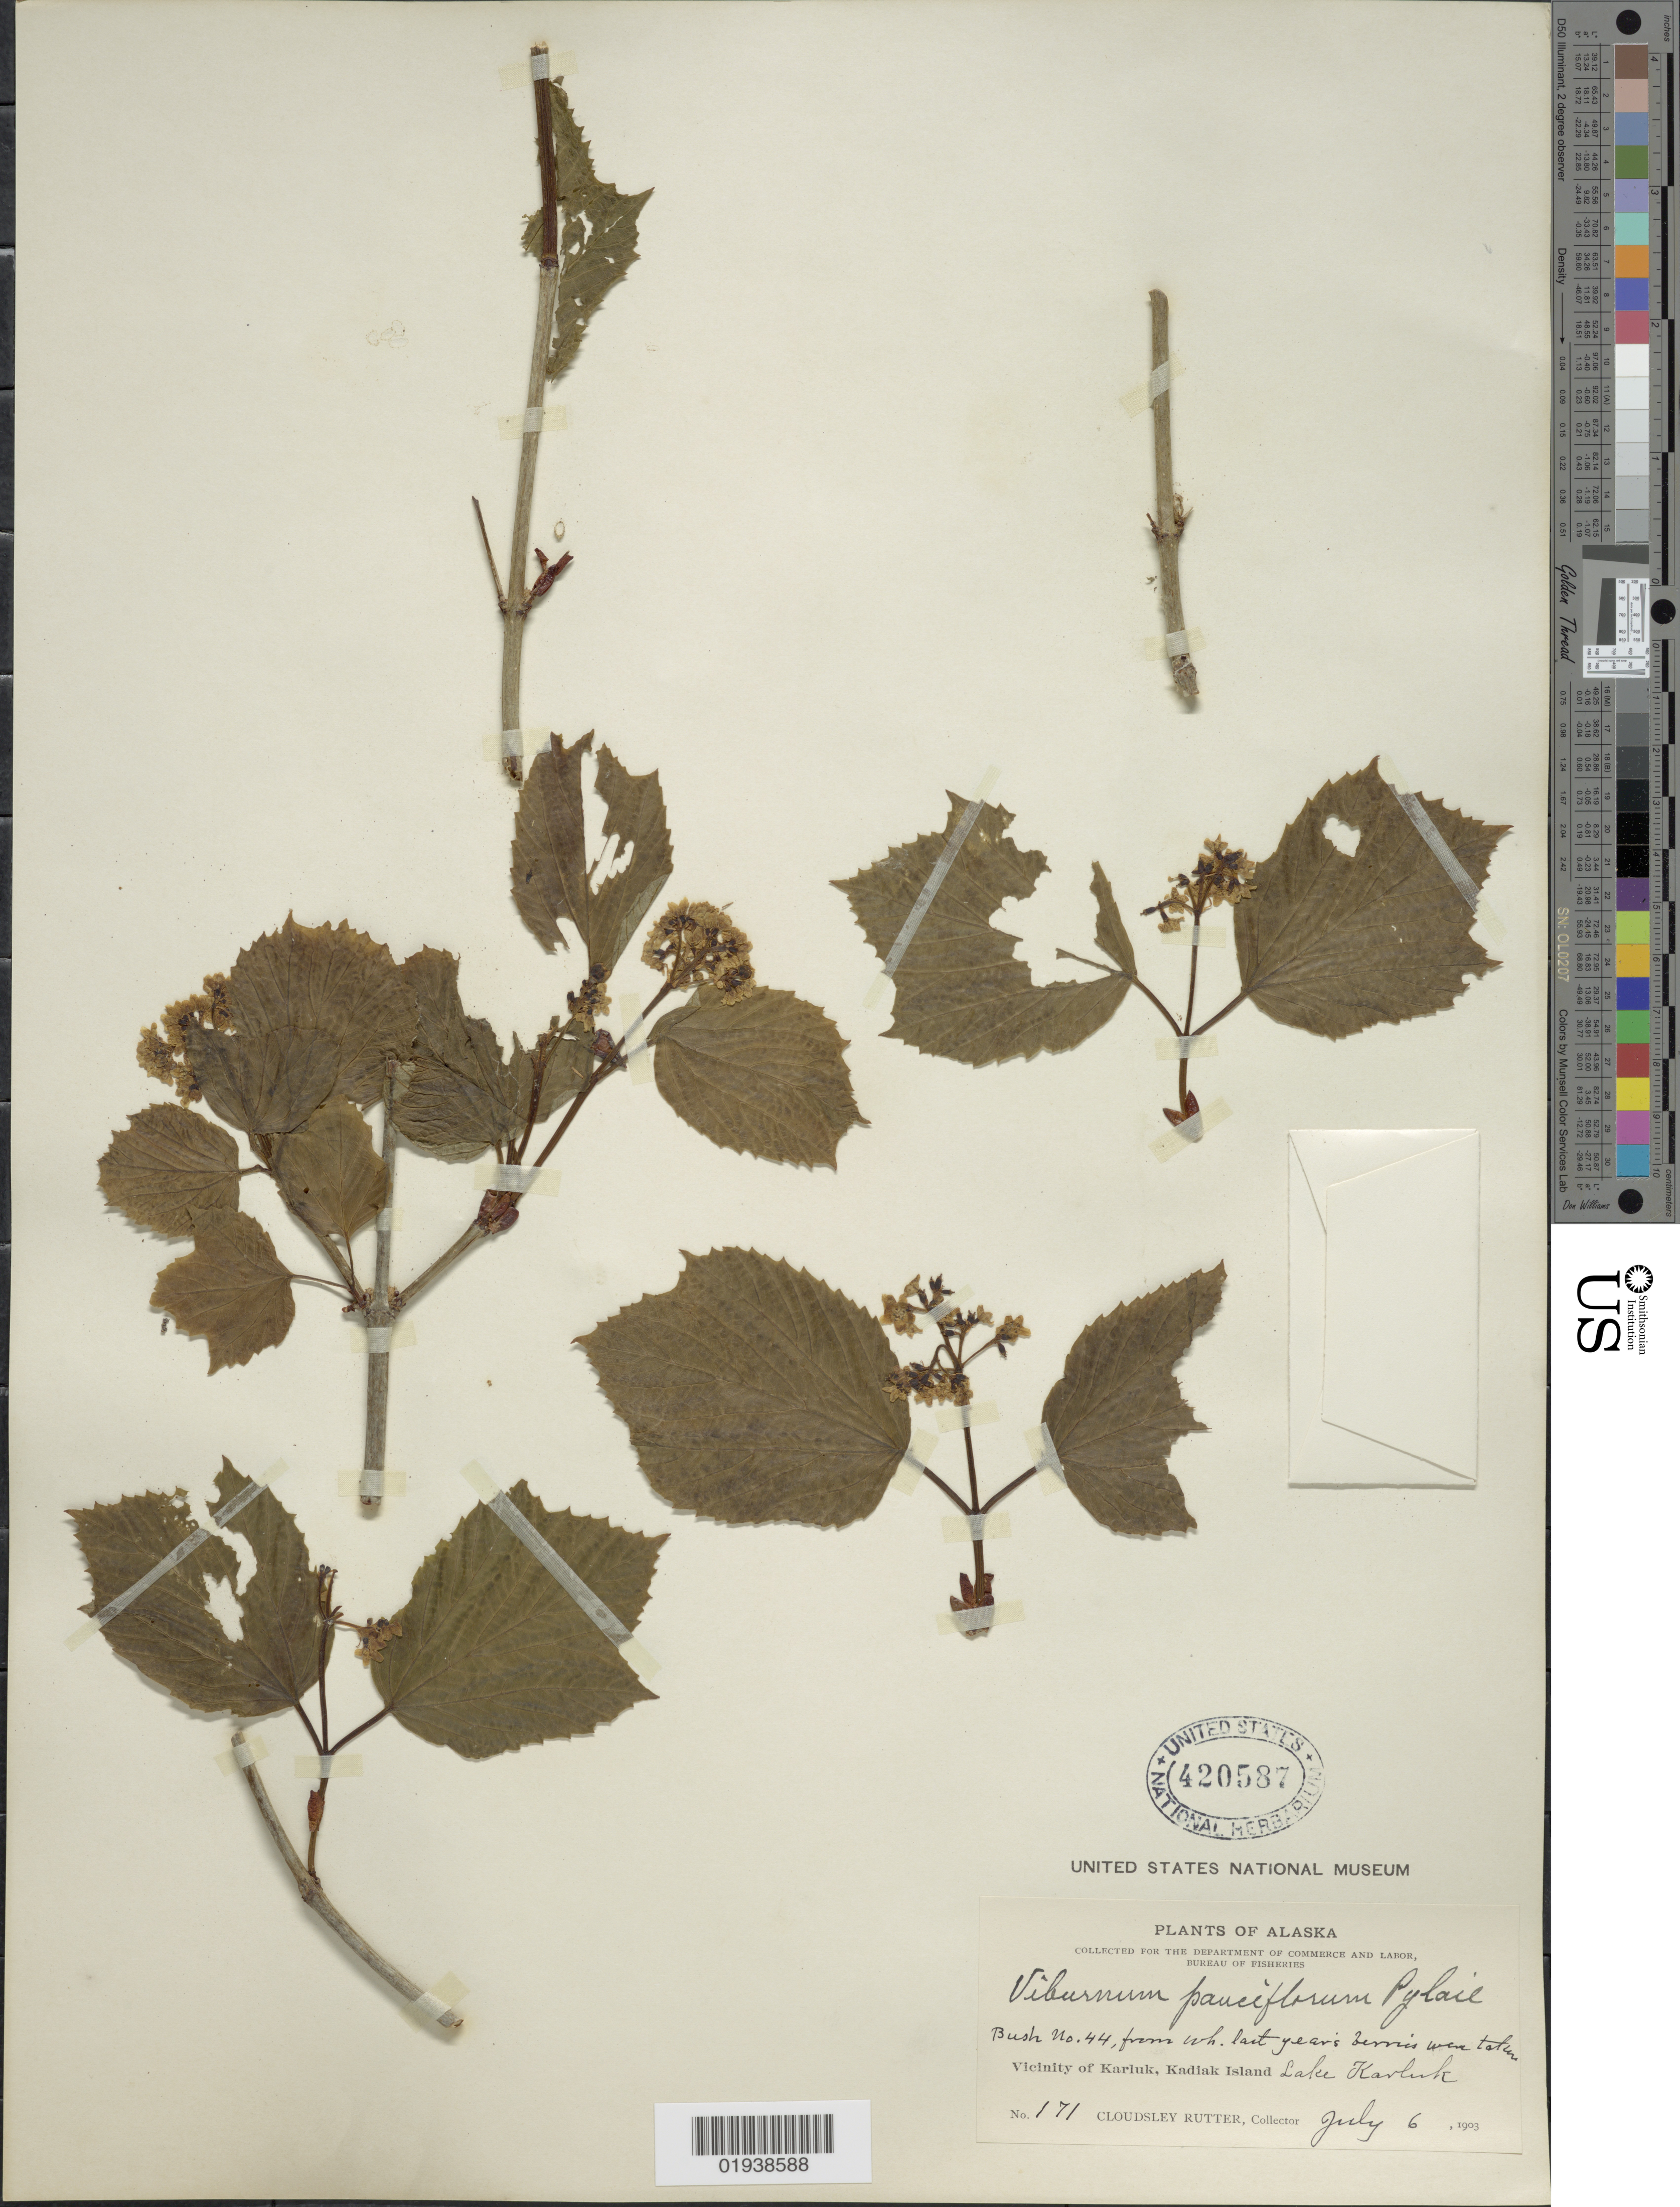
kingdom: Plantae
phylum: Tracheophyta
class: Magnoliopsida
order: Dipsacales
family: Viburnaceae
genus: Viburnum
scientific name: Viburnum edule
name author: (Michx.) Raf.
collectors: C. Rutter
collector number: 171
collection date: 1903-07-06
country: United States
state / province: Alaska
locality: Vicinity of Karluk, Kadiak Island, Lake Karluk.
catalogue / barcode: US 420587